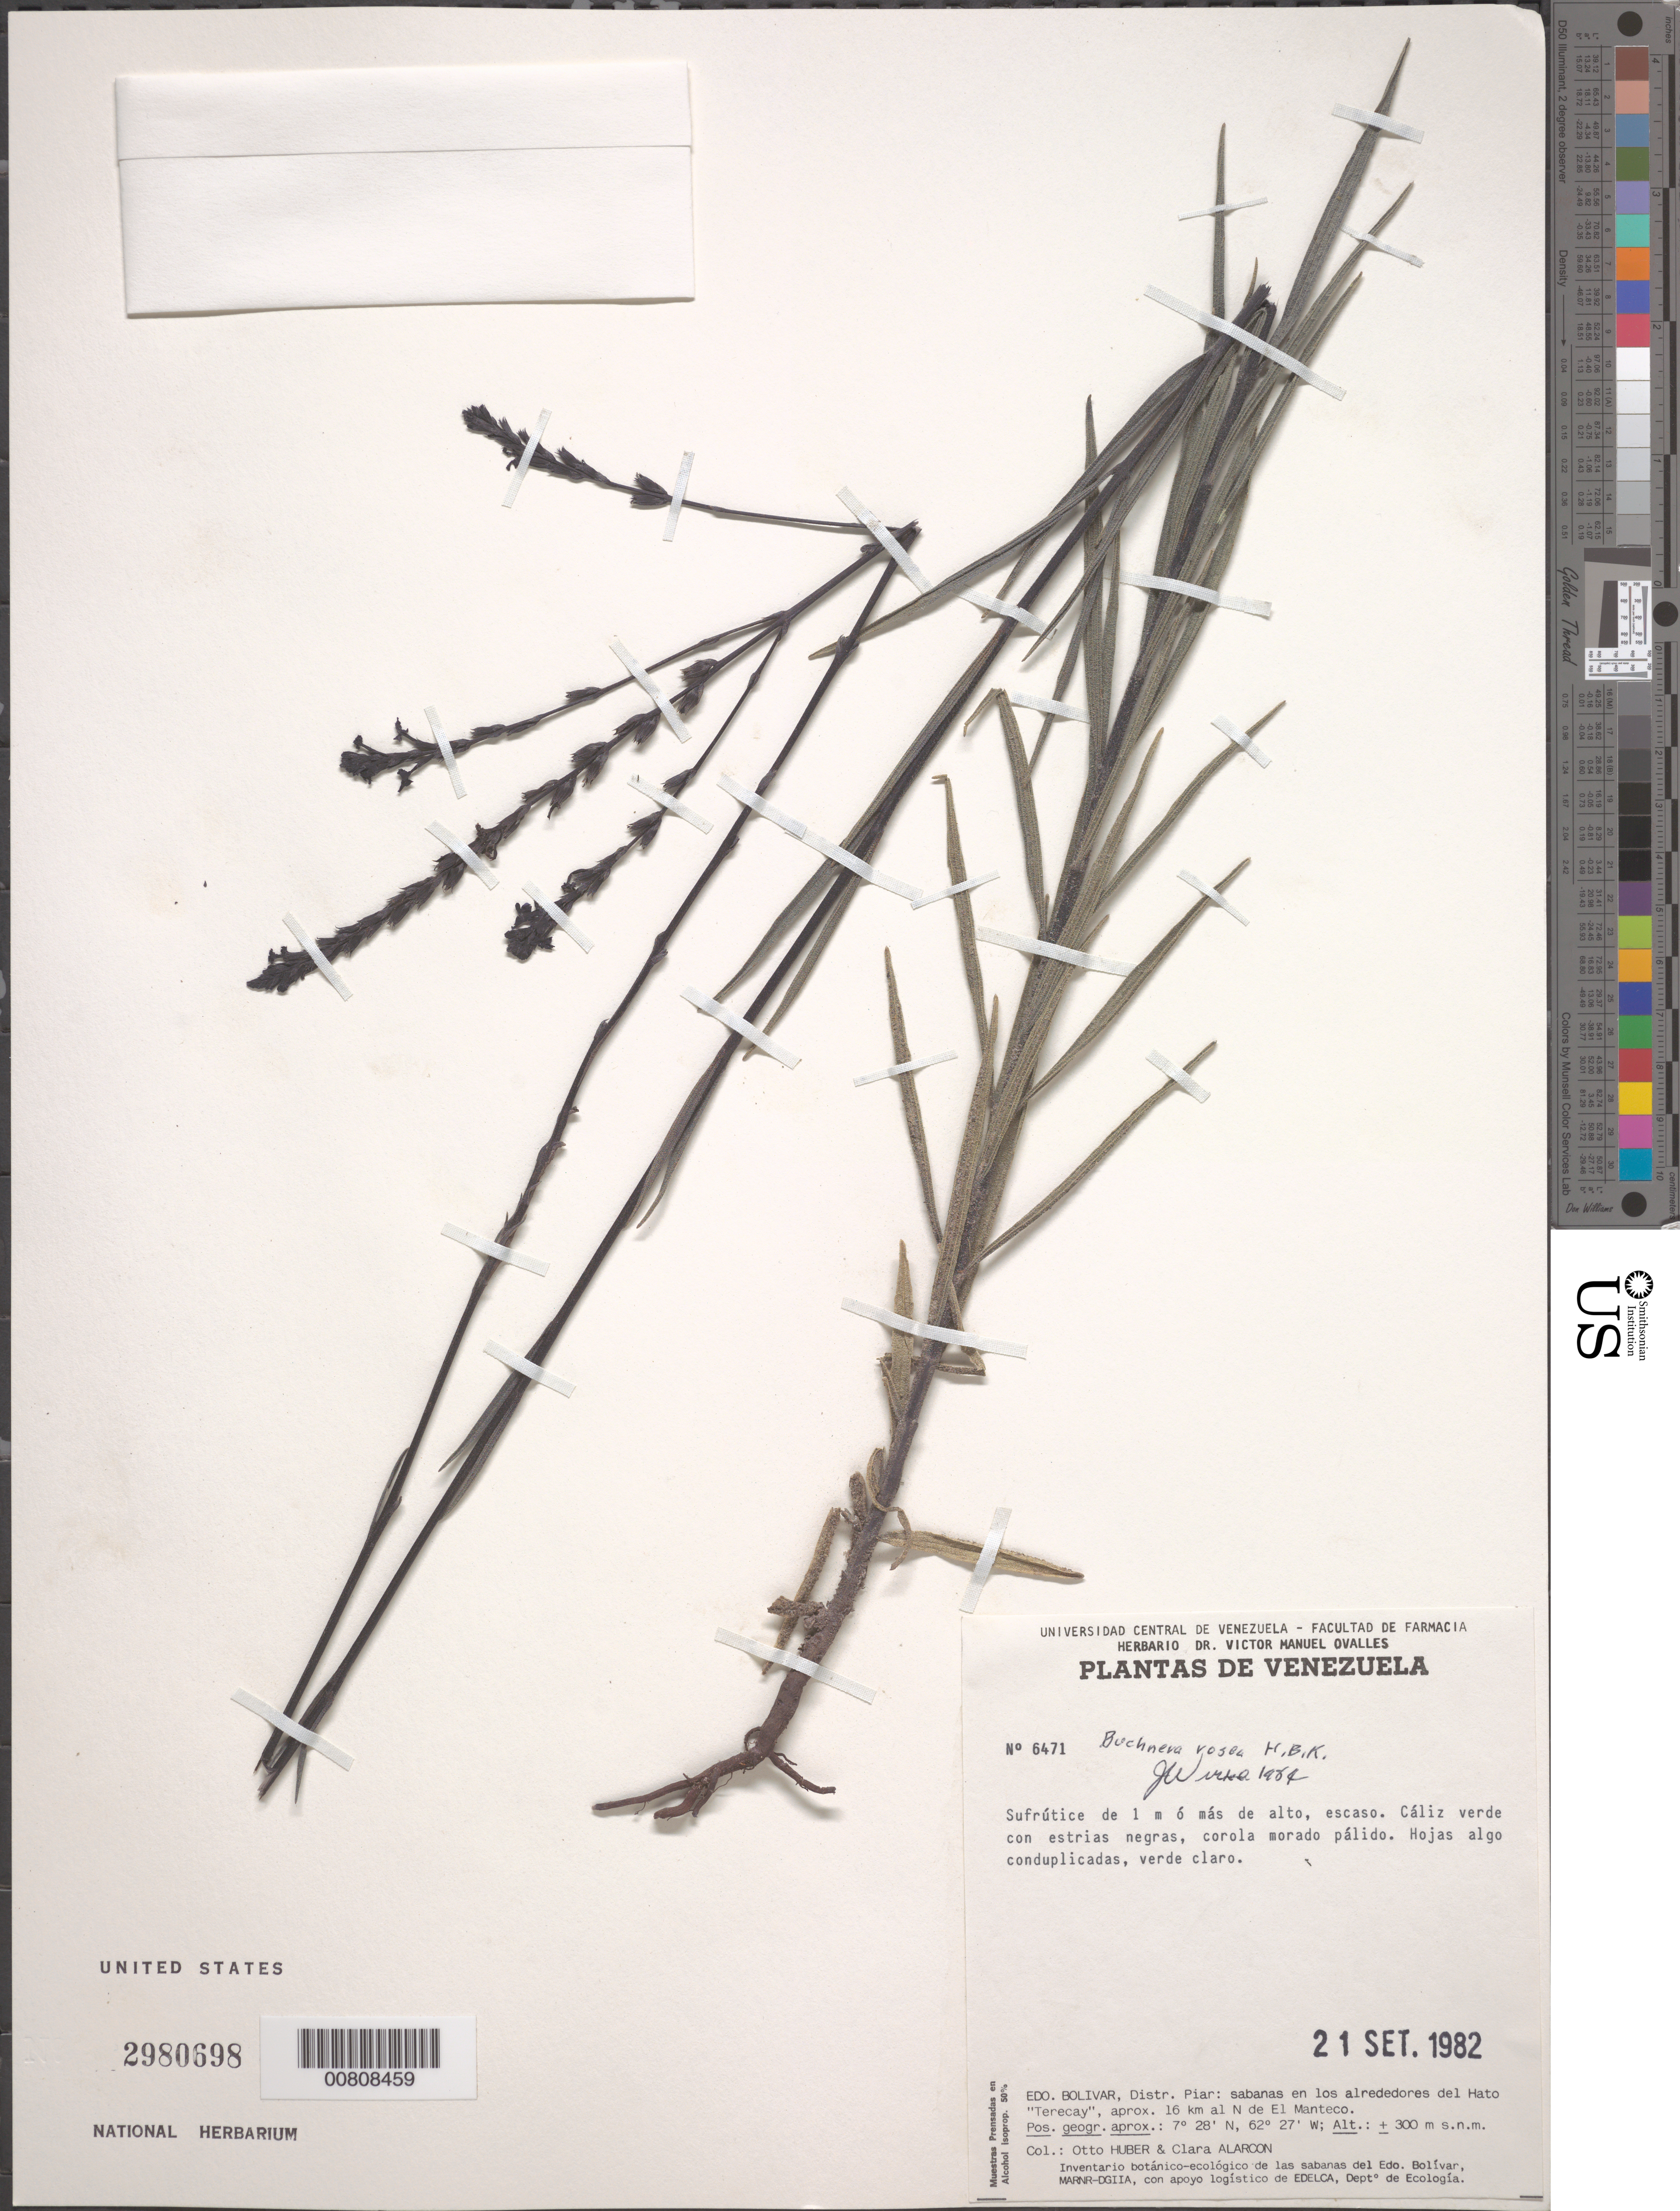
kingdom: Plantae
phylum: Tracheophyta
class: Magnoliopsida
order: Lamiales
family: Orobanchaceae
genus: Buchnera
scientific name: Buchnera rosea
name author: Kunth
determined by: Wurdack, John J., (US), US (UNITED STATES)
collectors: O. Huber & C. Alarcon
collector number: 6471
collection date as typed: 21-Sep-82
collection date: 1982-09-21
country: Venezuela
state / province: Bolívar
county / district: Piar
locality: Hato "Terecay", aprox. 16 km N de El Manteco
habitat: Sabana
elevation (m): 300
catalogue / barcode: US 2980698